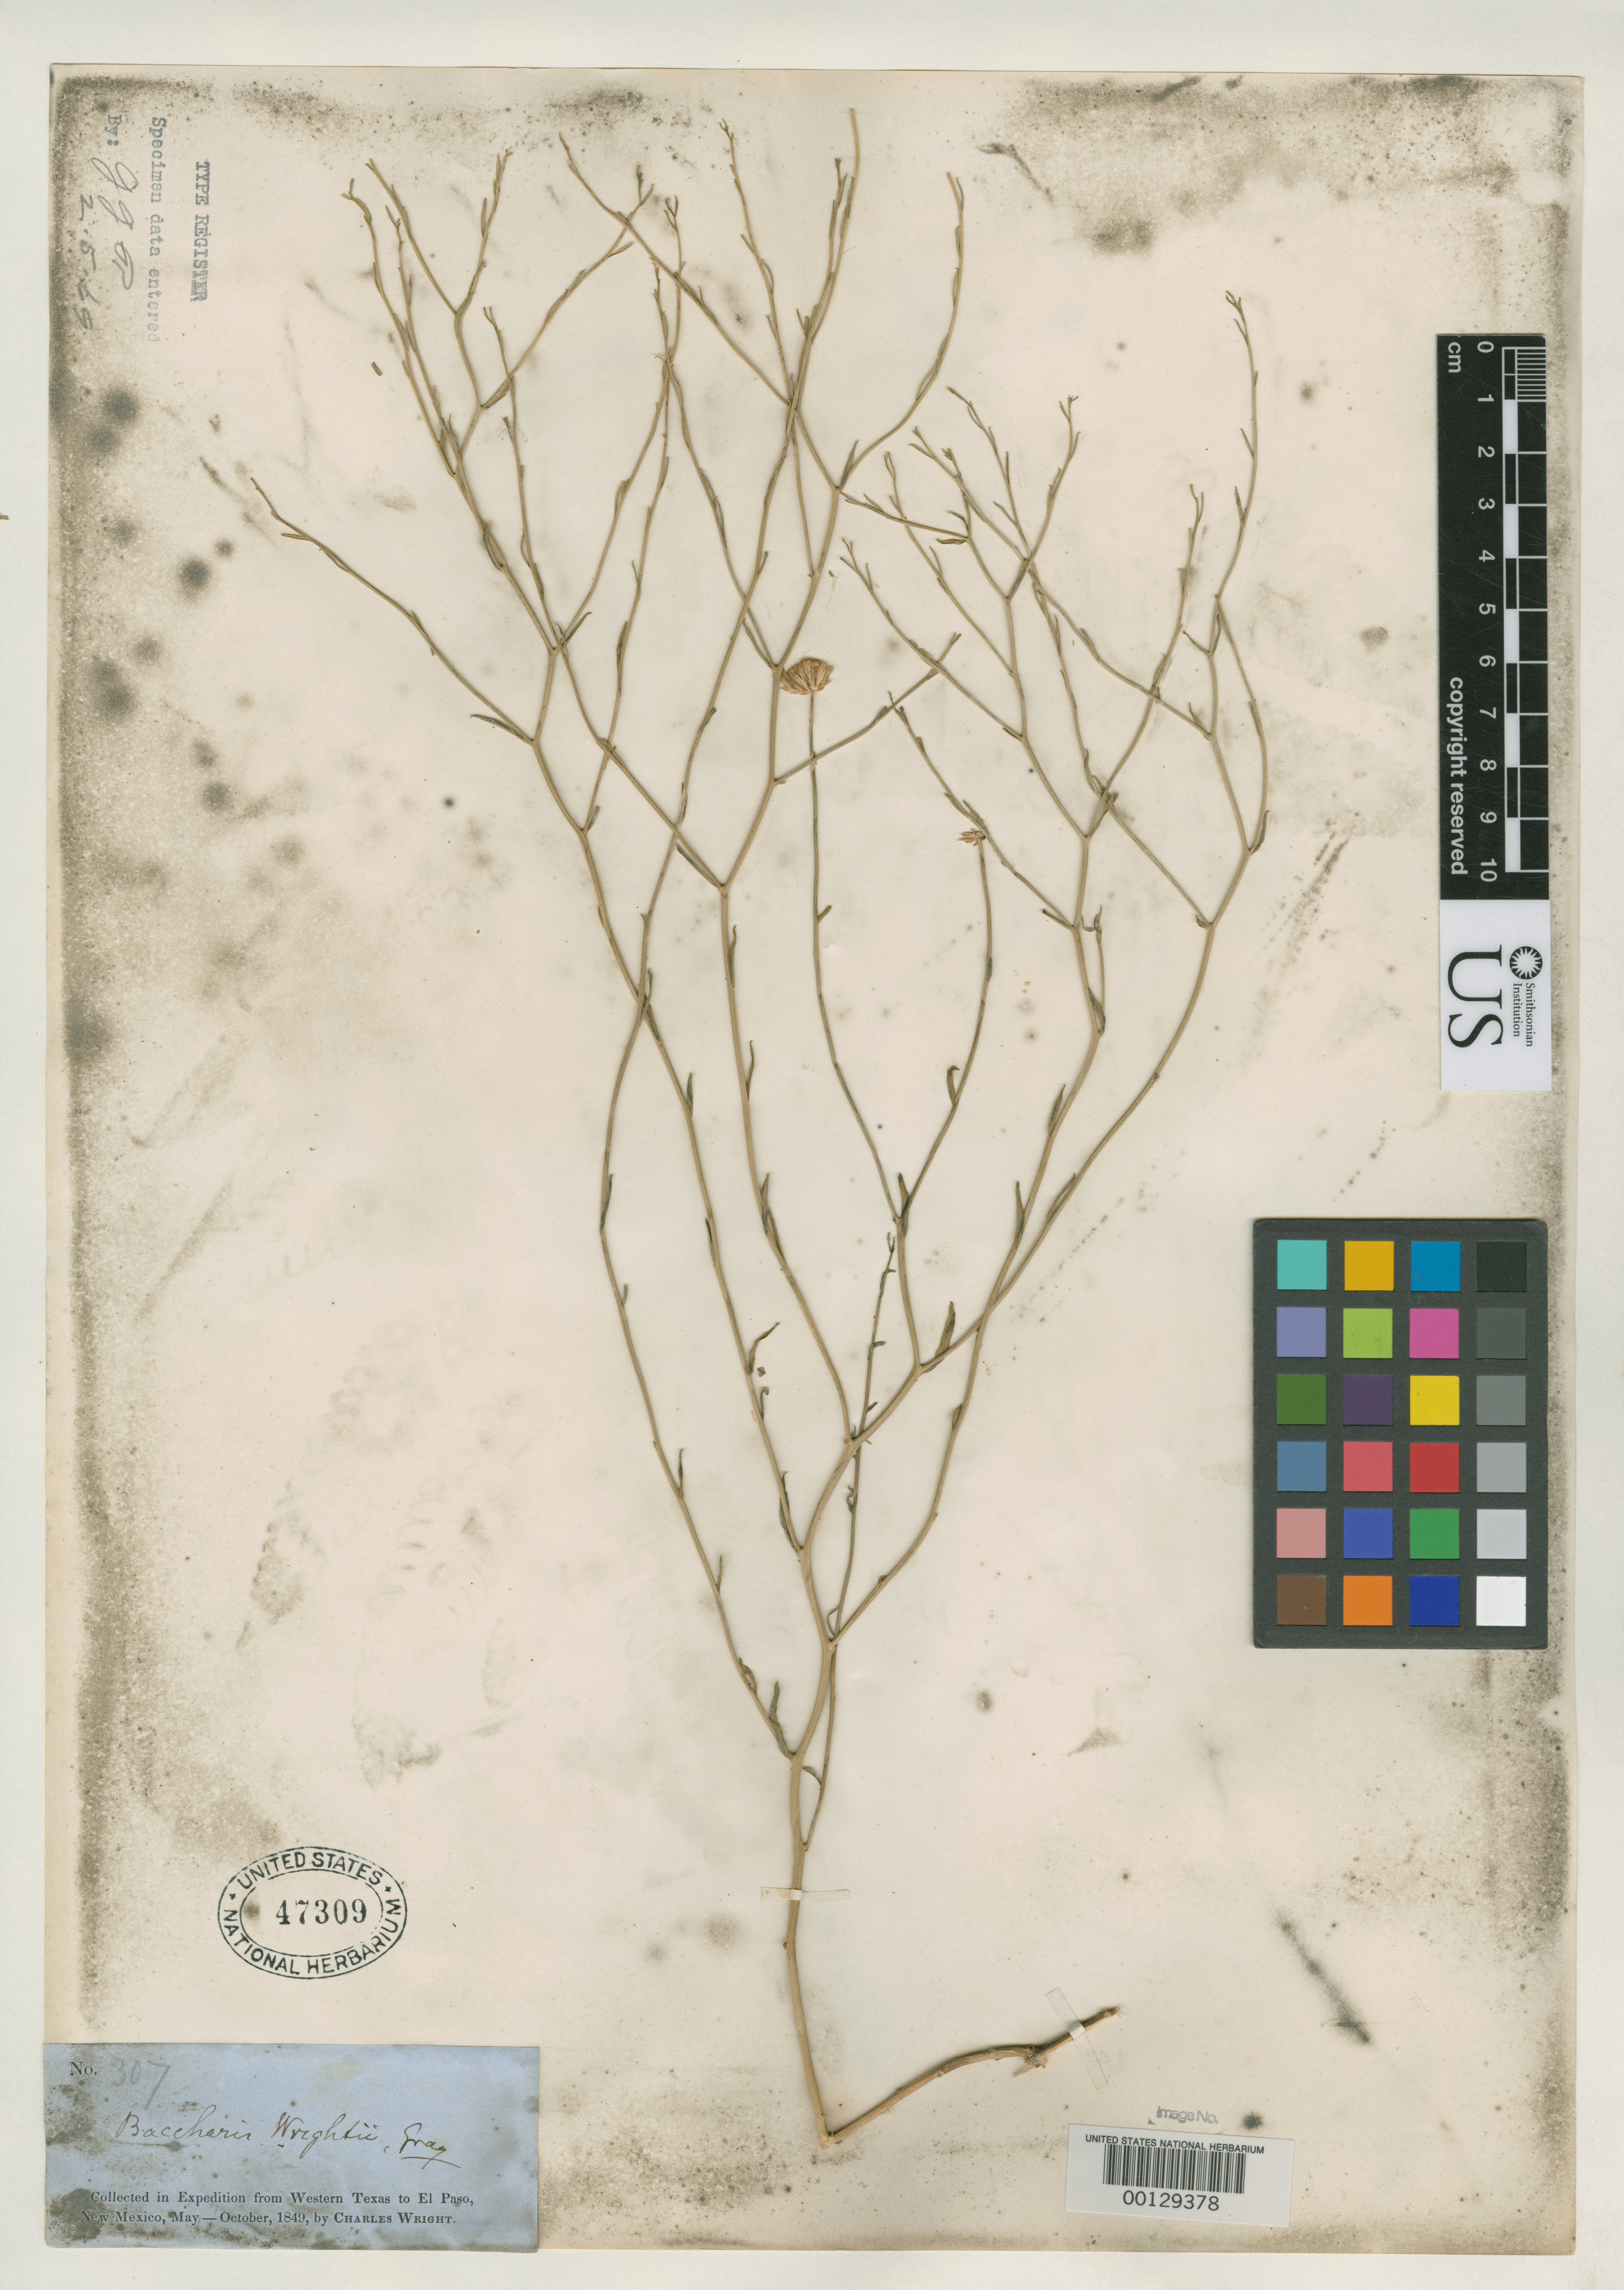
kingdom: Plantae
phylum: Tracheophyta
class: Magnoliopsida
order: Asterales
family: Asteraceae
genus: Baccharis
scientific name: Baccharis wrightii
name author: A. Gray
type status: Type Collection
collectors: C. Wright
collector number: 307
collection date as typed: Aug 1849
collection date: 1849-08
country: United States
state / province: Texas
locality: Valley of the Limpia.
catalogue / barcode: US 47309